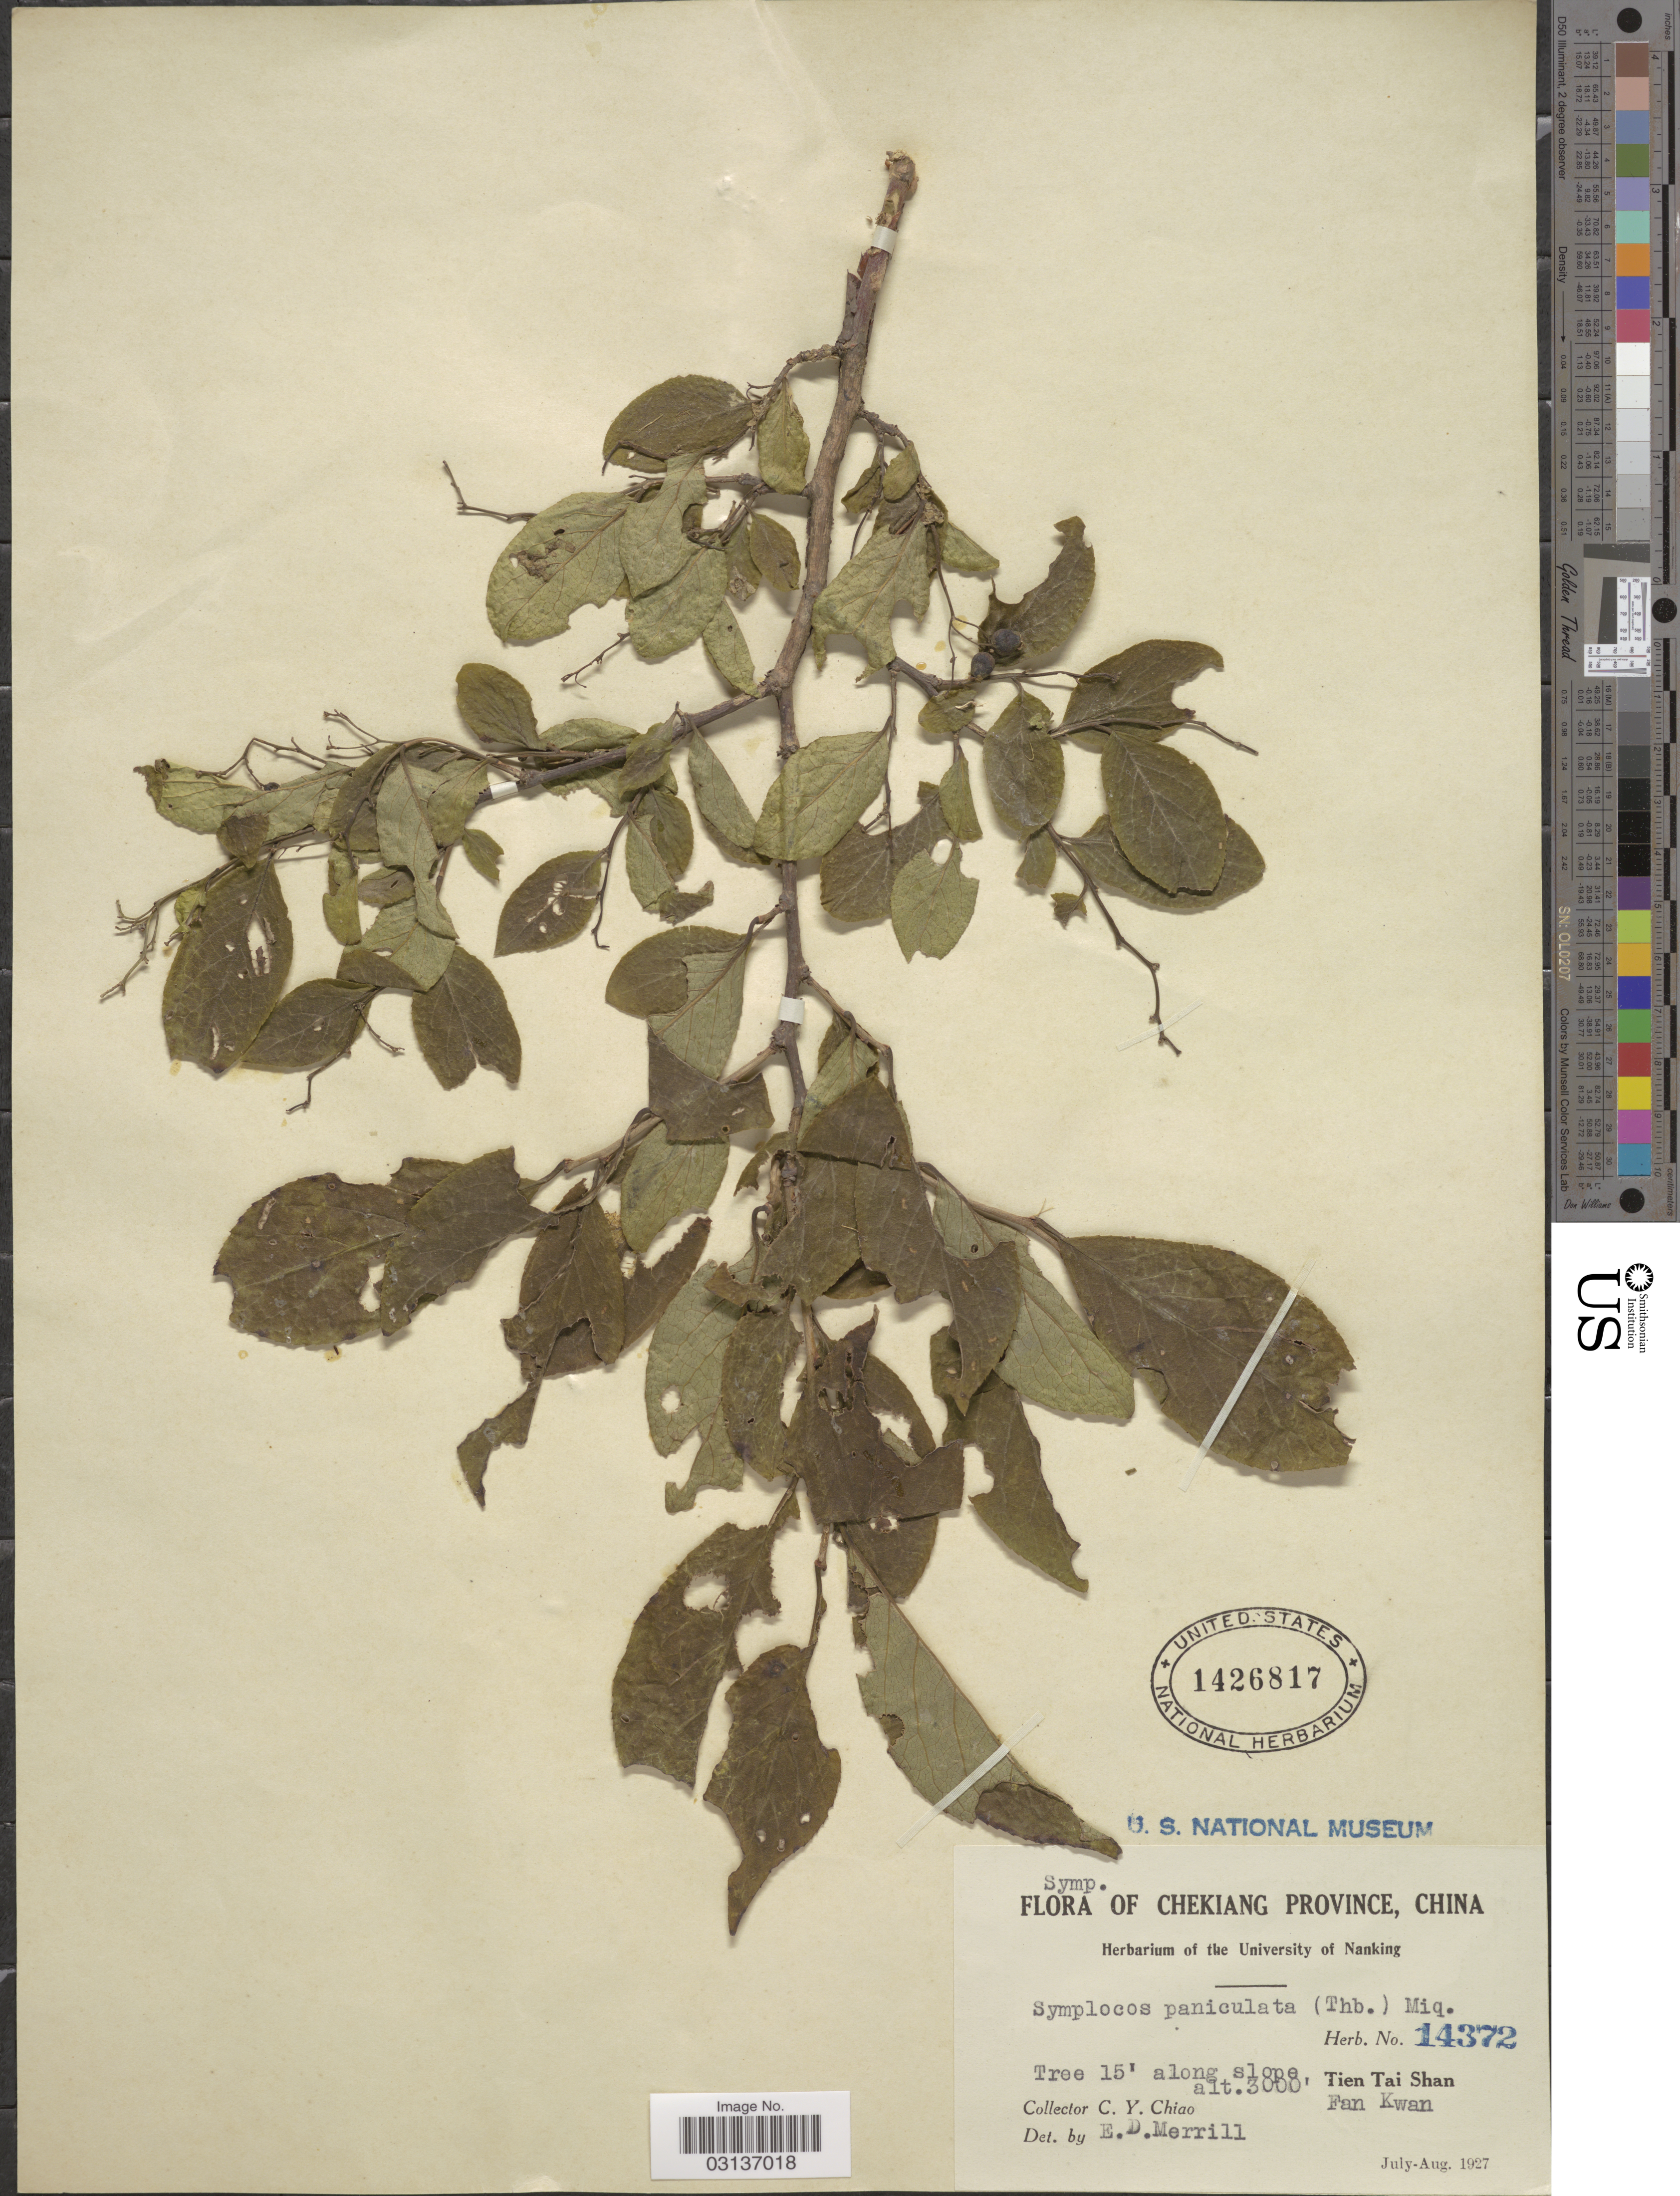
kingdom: Plantae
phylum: Tracheophyta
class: Magnoliopsida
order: Ericales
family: Symplocaceae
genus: Symplocos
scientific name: Symplocos paniculata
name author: Miq.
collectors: C. Y. Chiao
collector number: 14372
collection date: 1927-07/1927-08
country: China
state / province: Zhejiang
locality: Chekiang Province. Tien Tai Shan. Fan Kwan.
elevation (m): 914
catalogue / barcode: US 1426817